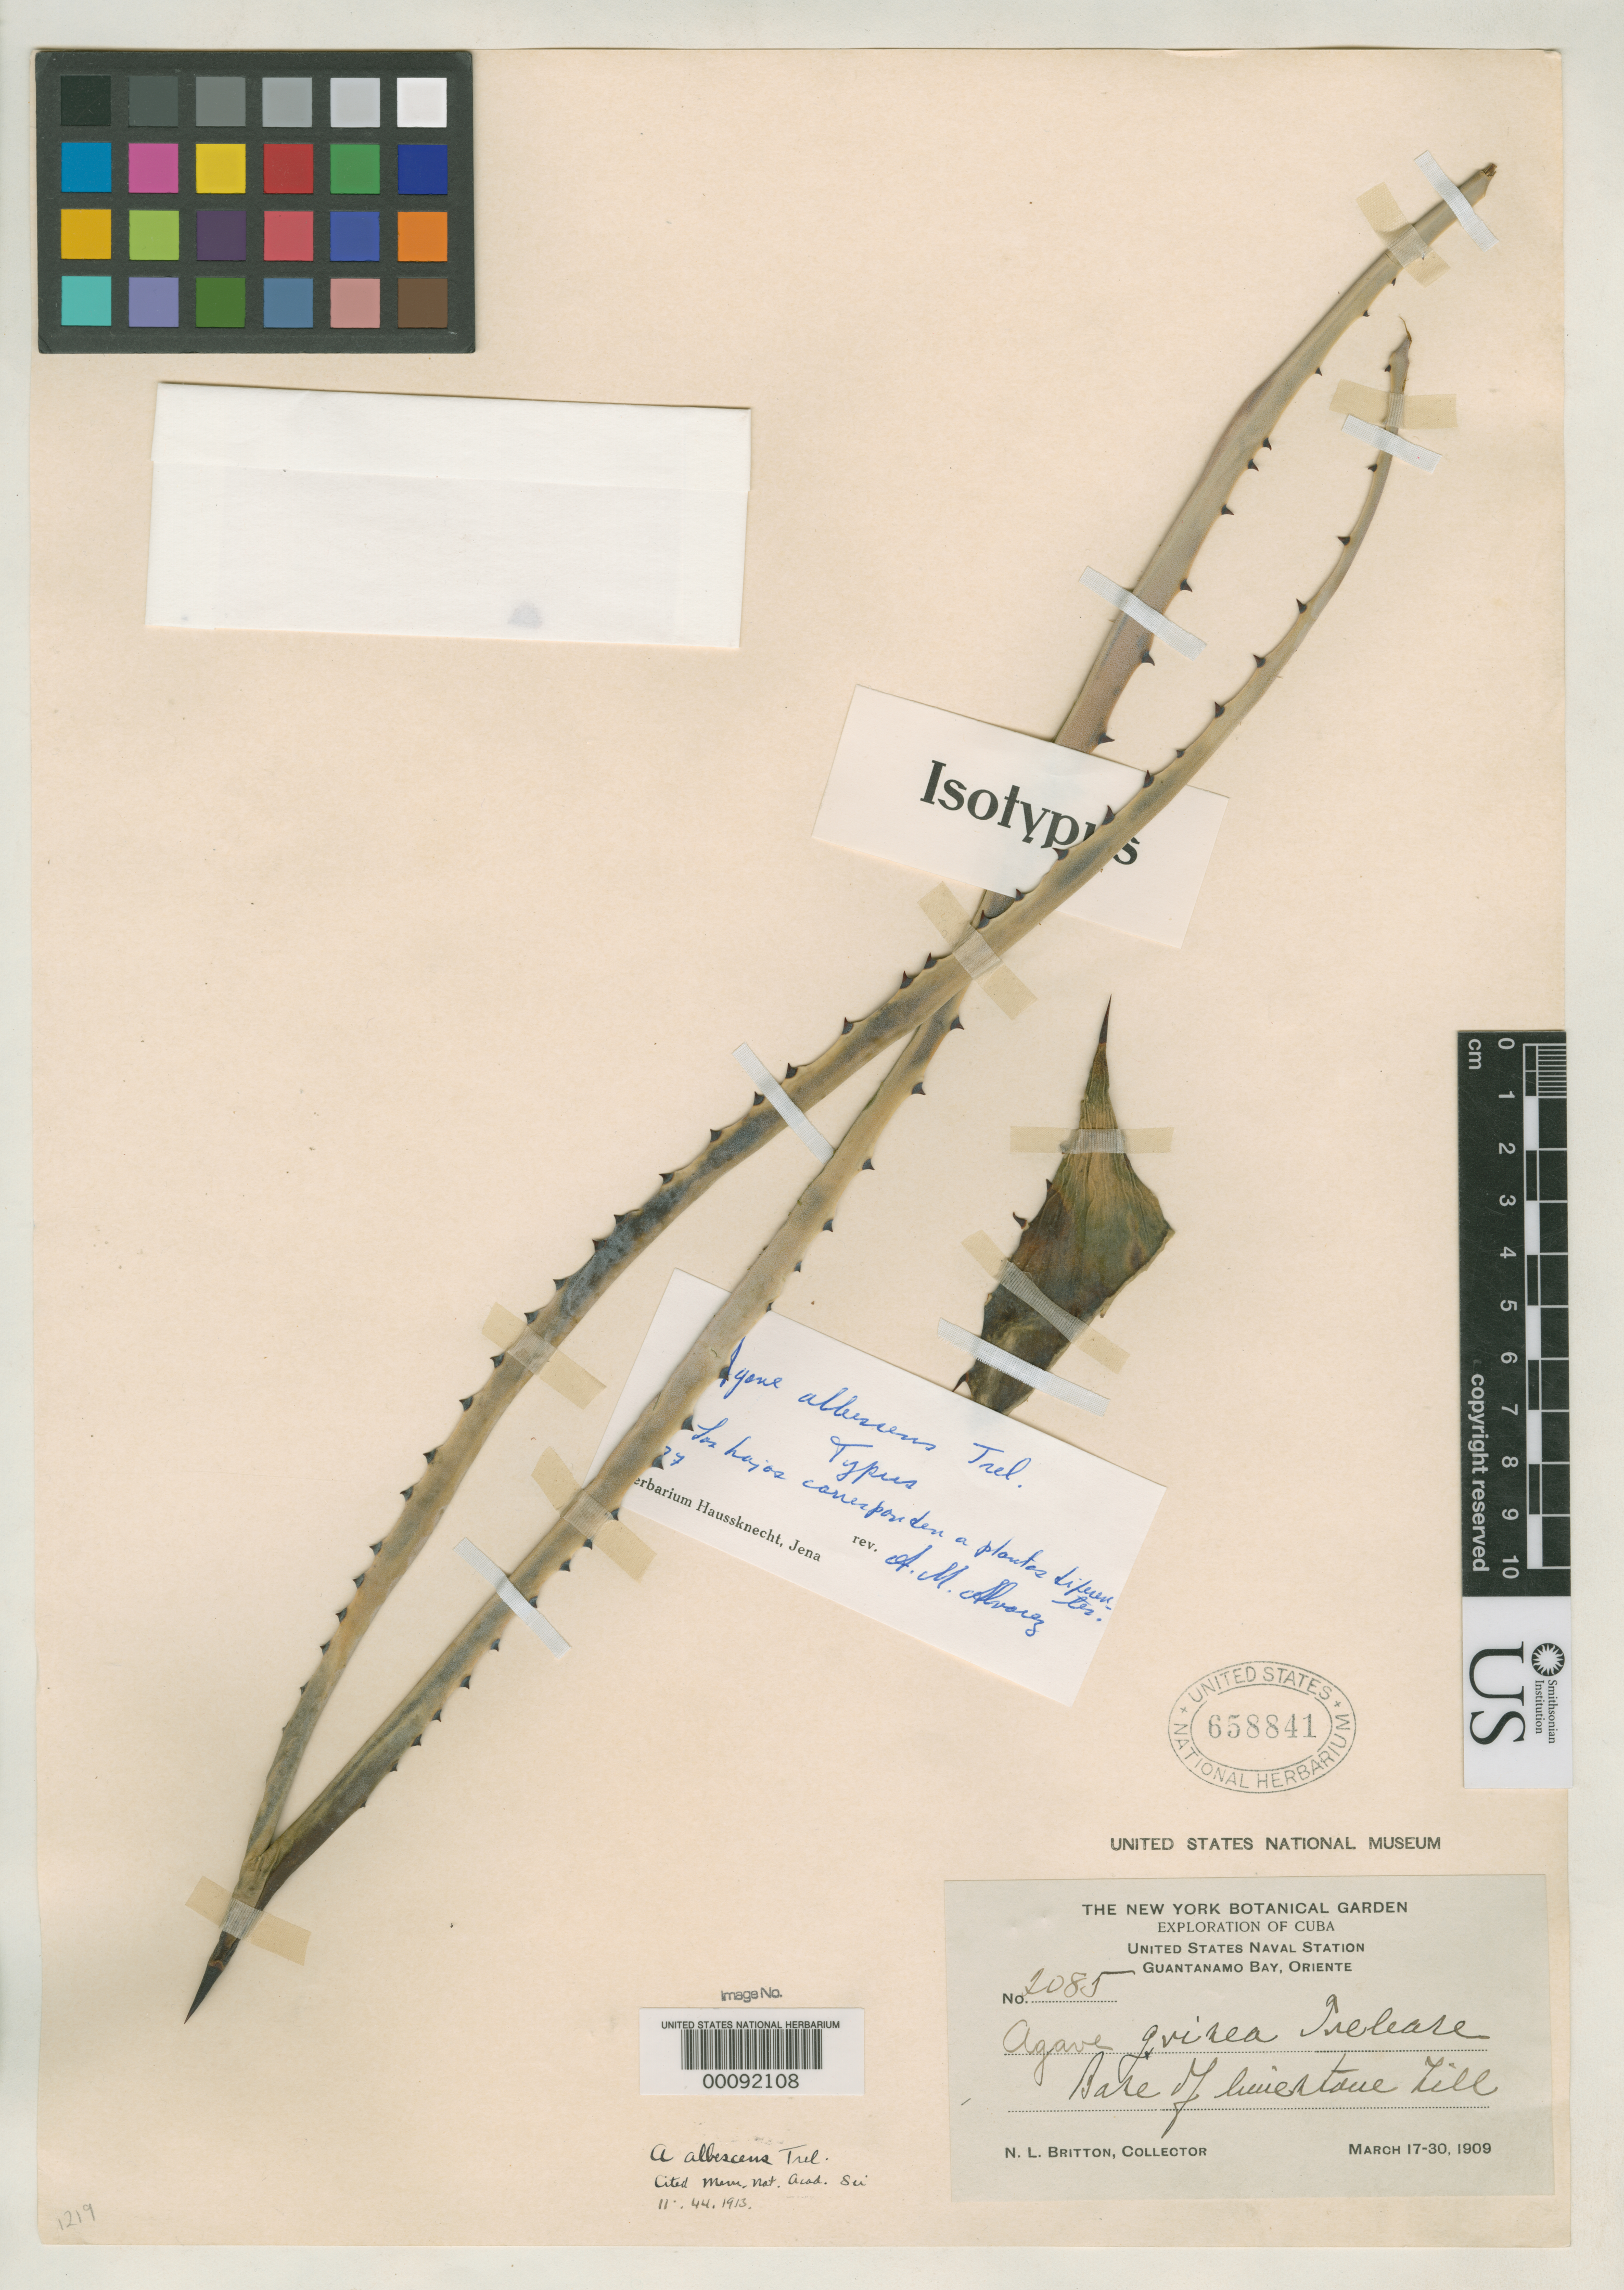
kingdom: Plantae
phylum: Tracheophyta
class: Liliopsida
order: Asparagales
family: Asparagaceae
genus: Agave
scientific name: Agave albescens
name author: Trel.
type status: Isotype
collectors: N. Britton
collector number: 2085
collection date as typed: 17 Mar 1909 to 30 Mar 1909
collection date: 1909-03-17/1909-03-30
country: Cuba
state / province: Oriente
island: Greater Antilles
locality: United States Naval Station, Guantanamo Bay, Oriente.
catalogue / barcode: US 658841